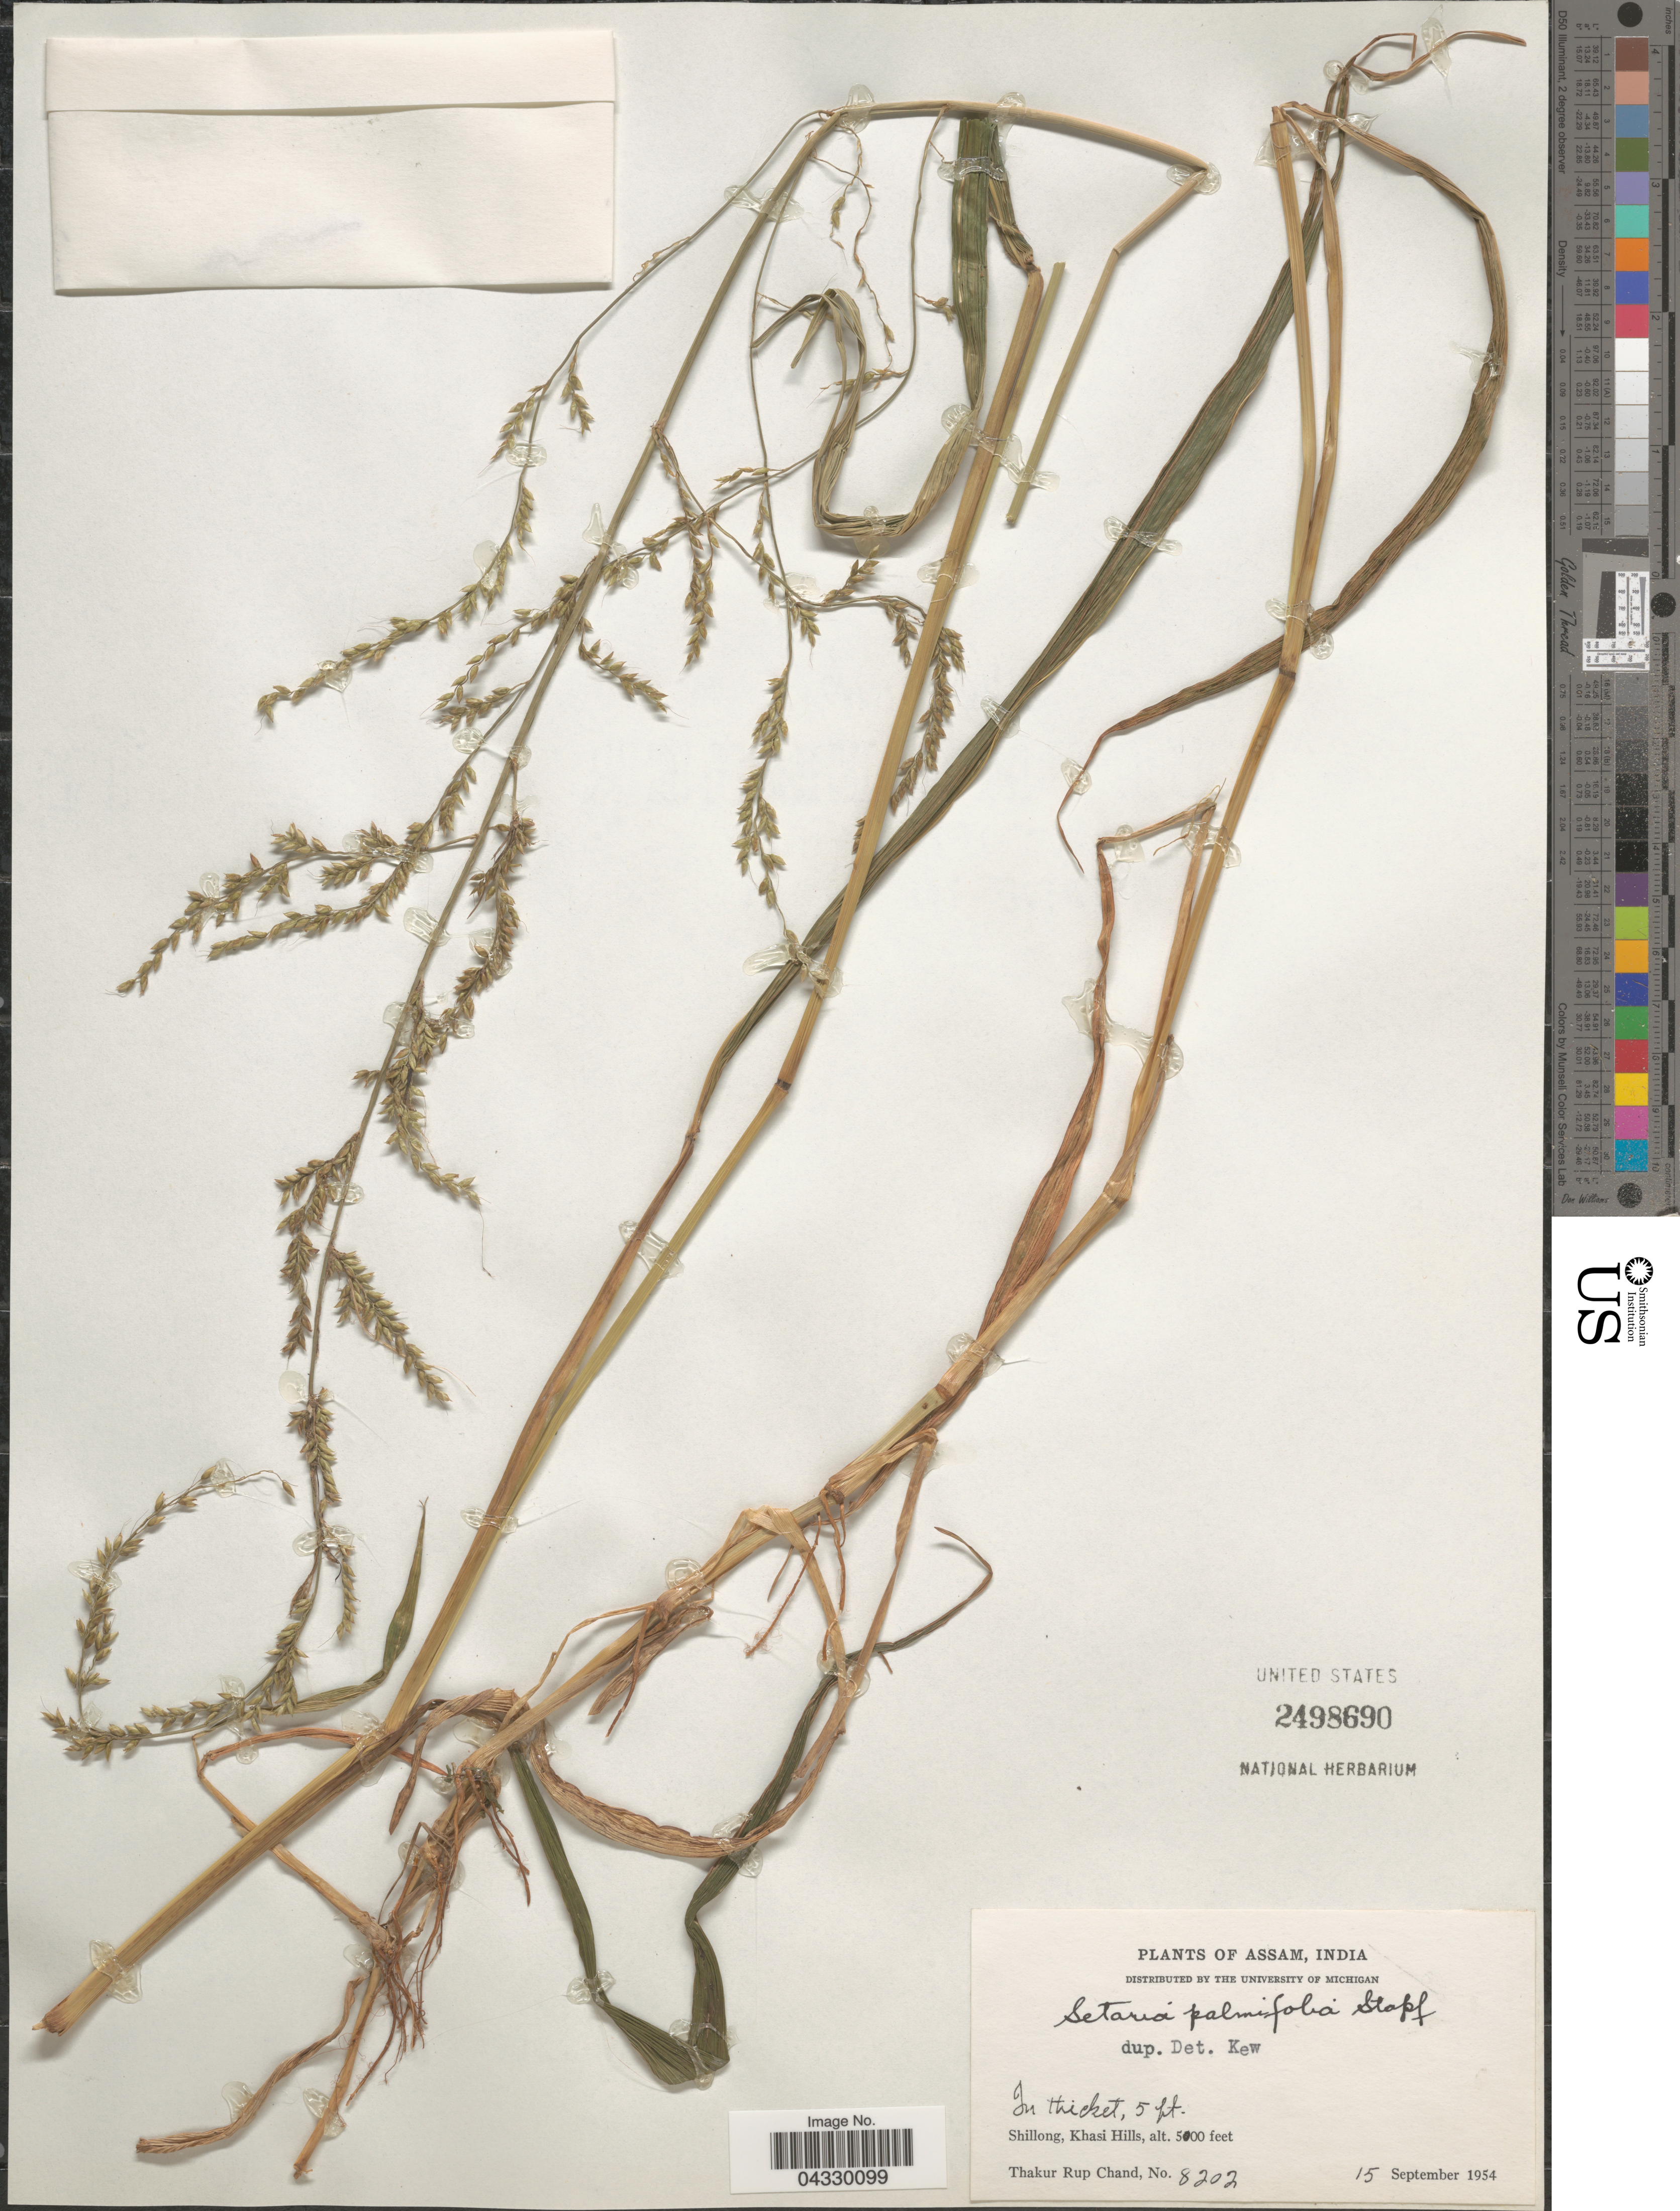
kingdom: Plantae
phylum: Tracheophyta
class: Liliopsida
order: Poales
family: Poaceae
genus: Setaria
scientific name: Setaria palmifolia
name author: (J. Koenig) Stapf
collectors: T. R. Chand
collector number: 8202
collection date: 1954-09-15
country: India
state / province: Meghalaya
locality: Shilong, Khasi Hills.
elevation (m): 1524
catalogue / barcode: US 2498690